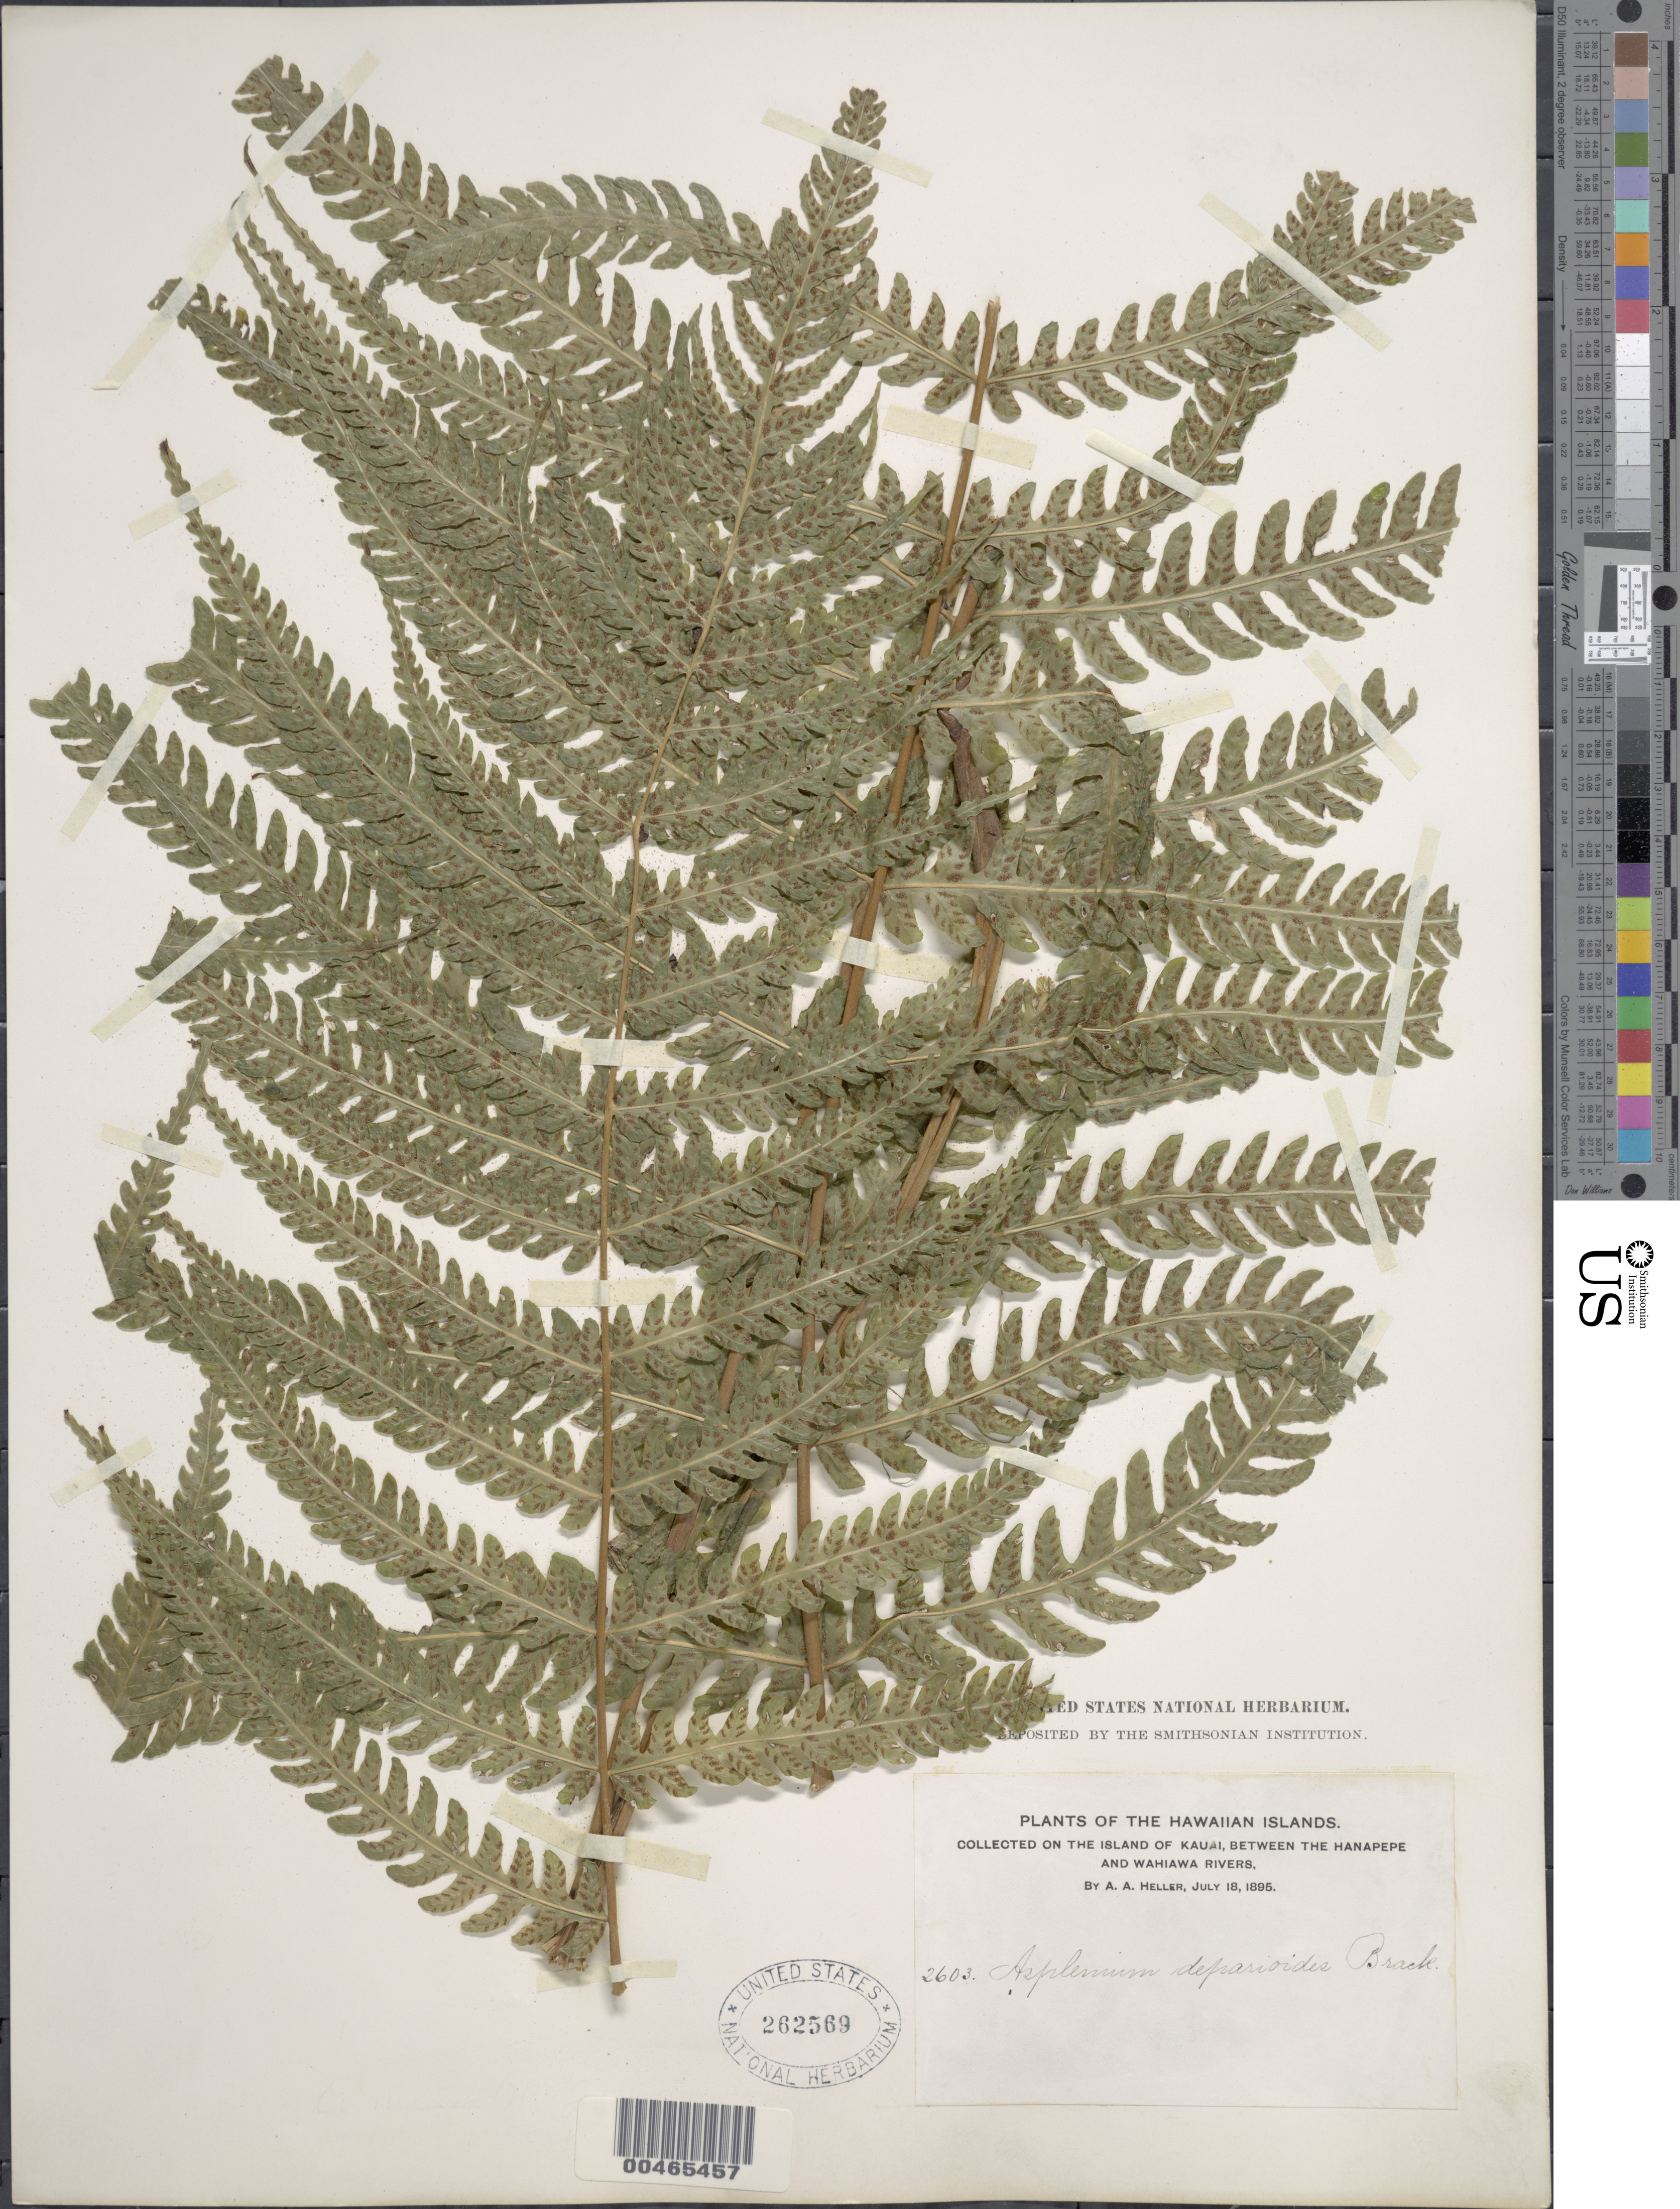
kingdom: Plantae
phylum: Tracheophyta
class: Polypodiopsida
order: Polypodiales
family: Athyriaceae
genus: Deparia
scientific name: Deparia prolifera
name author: (Kaulf.) Hook. & Grev.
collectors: A. A. Heller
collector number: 2603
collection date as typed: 18 Jul 1895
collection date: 1895-07-18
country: United States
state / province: Hawaii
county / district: Kauai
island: Kaua'i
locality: Between the Hanapepe and Wahiawa Rivers, Kauai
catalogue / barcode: US 262569